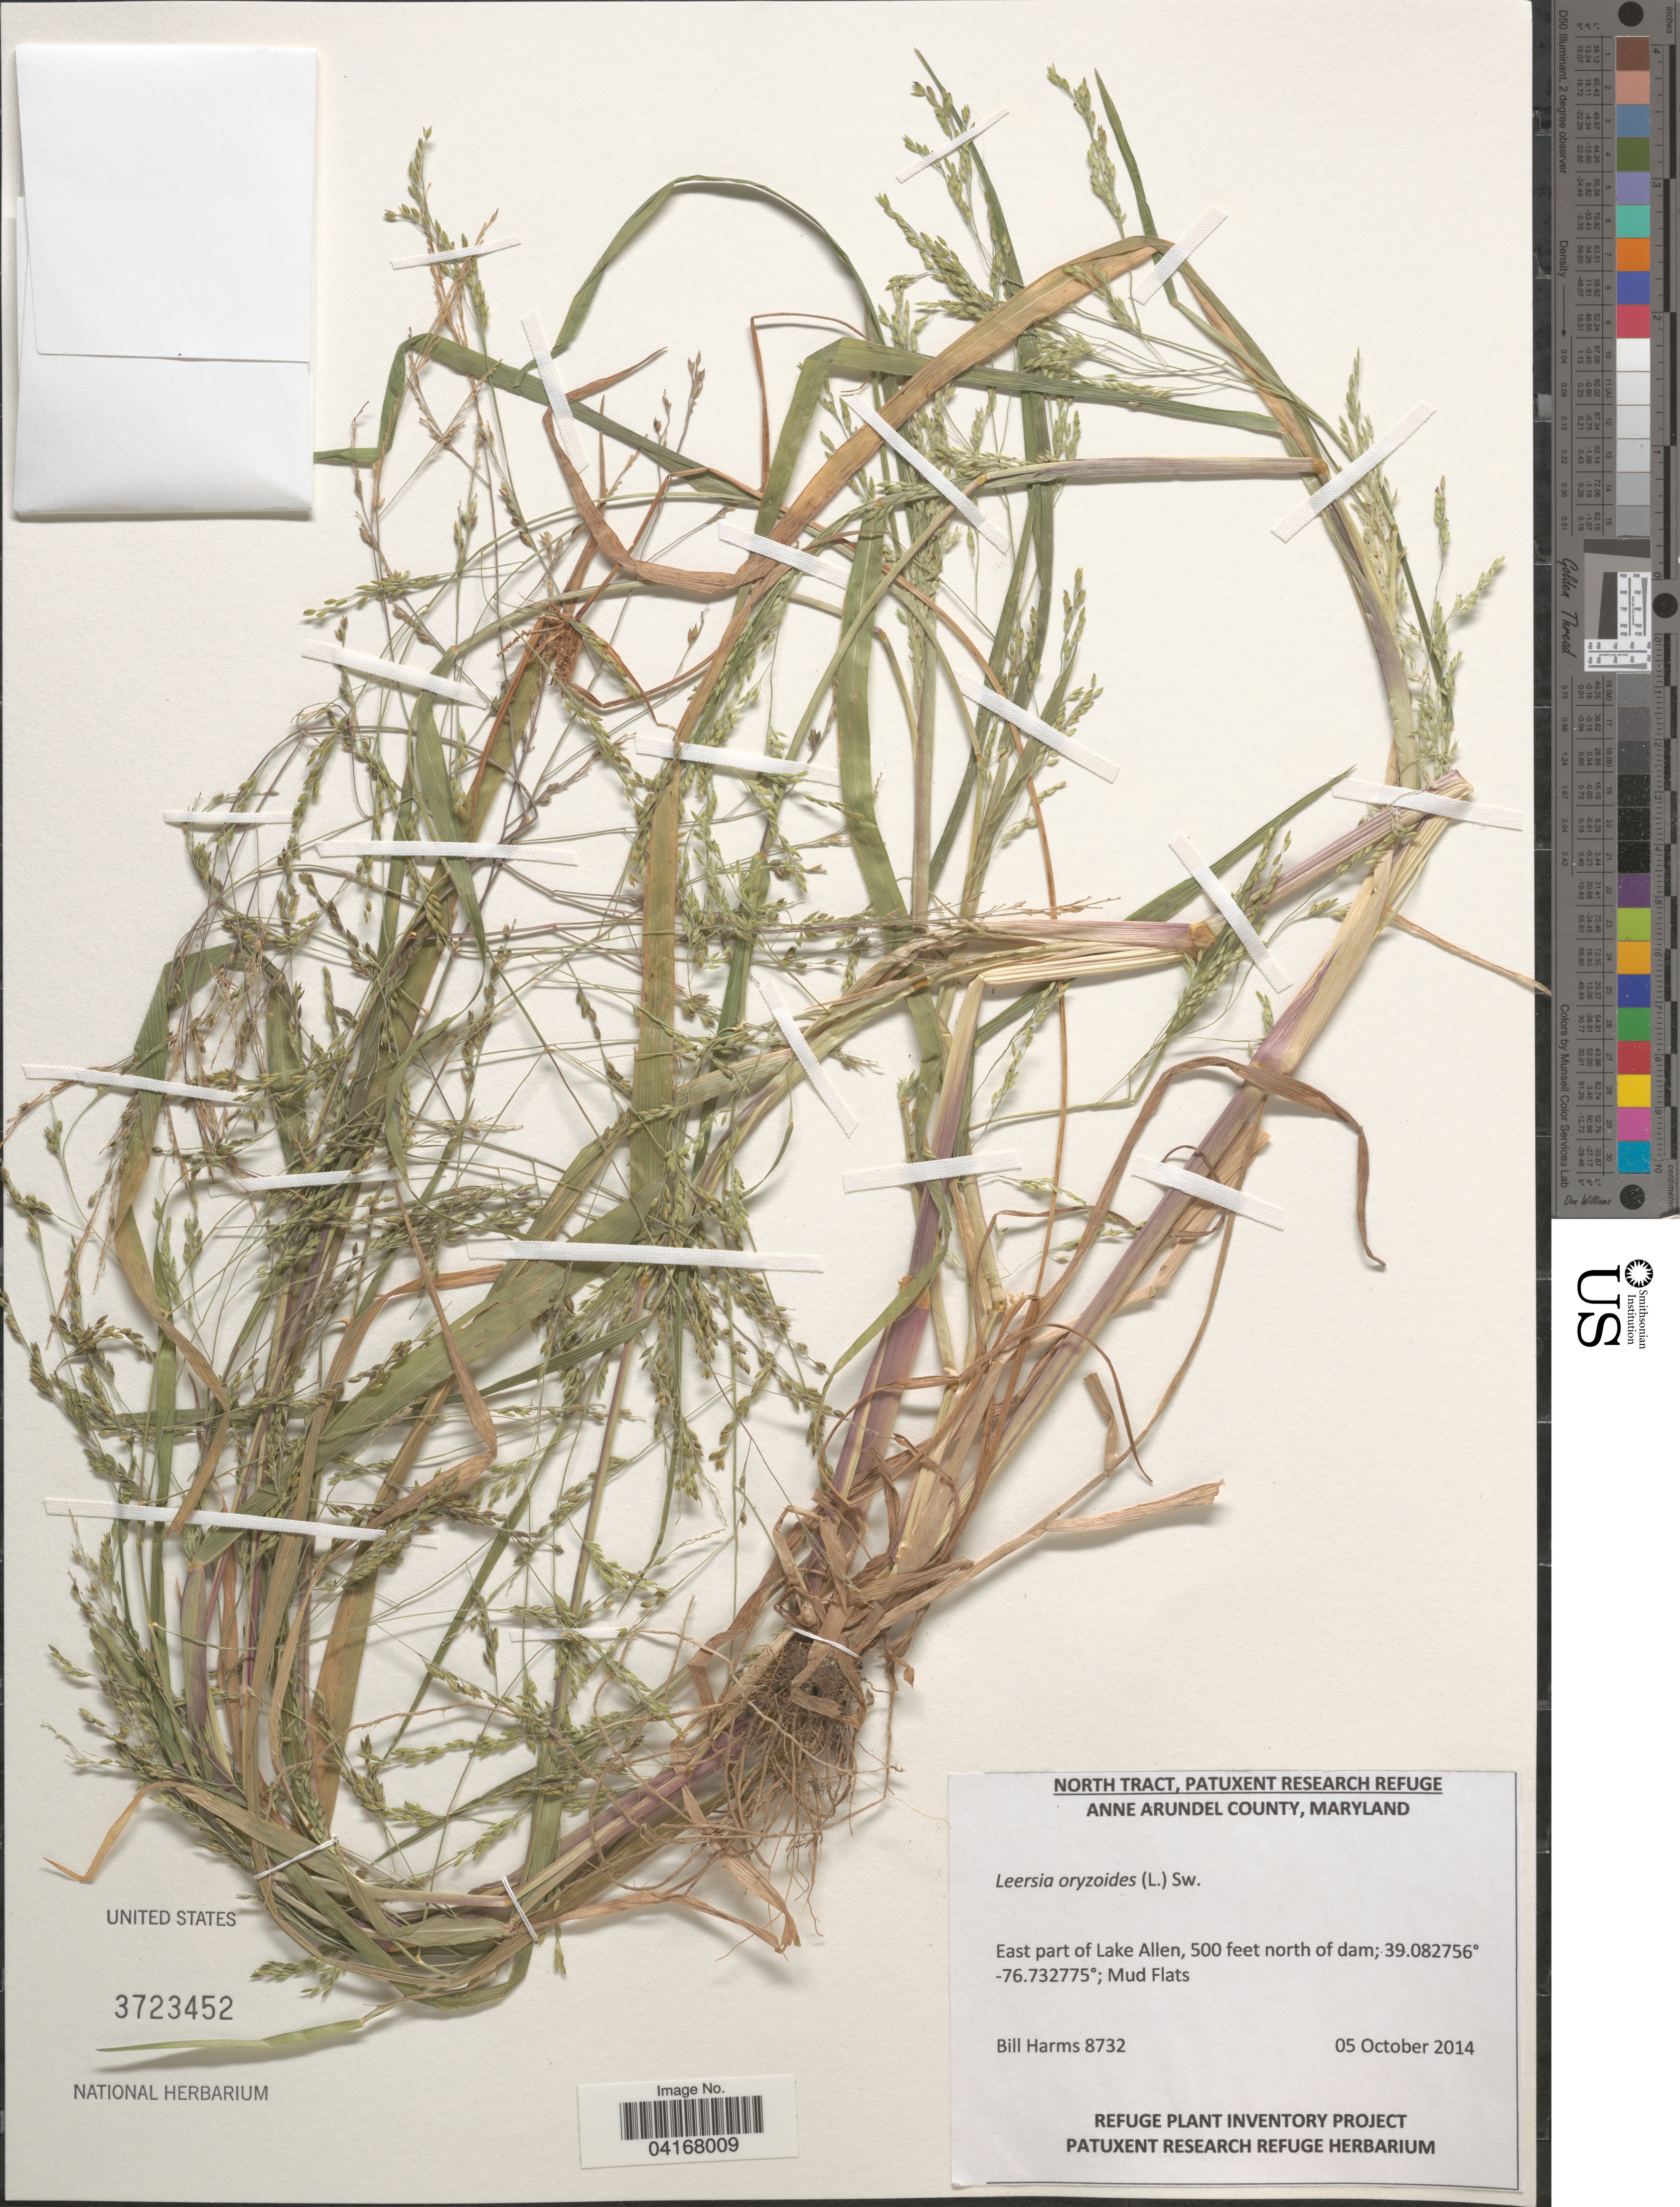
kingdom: Plantae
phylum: Tracheophyta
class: Liliopsida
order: Poales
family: Poaceae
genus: Leersia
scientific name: Leersia oryzoides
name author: (L.) Sw.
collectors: B. Harms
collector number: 8732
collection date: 2014-10-05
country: United States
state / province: Maryland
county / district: Anne Arundel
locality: Anne Arundel County. East part of Lake Allen, 500 feet north of dam.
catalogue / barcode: US 3723452